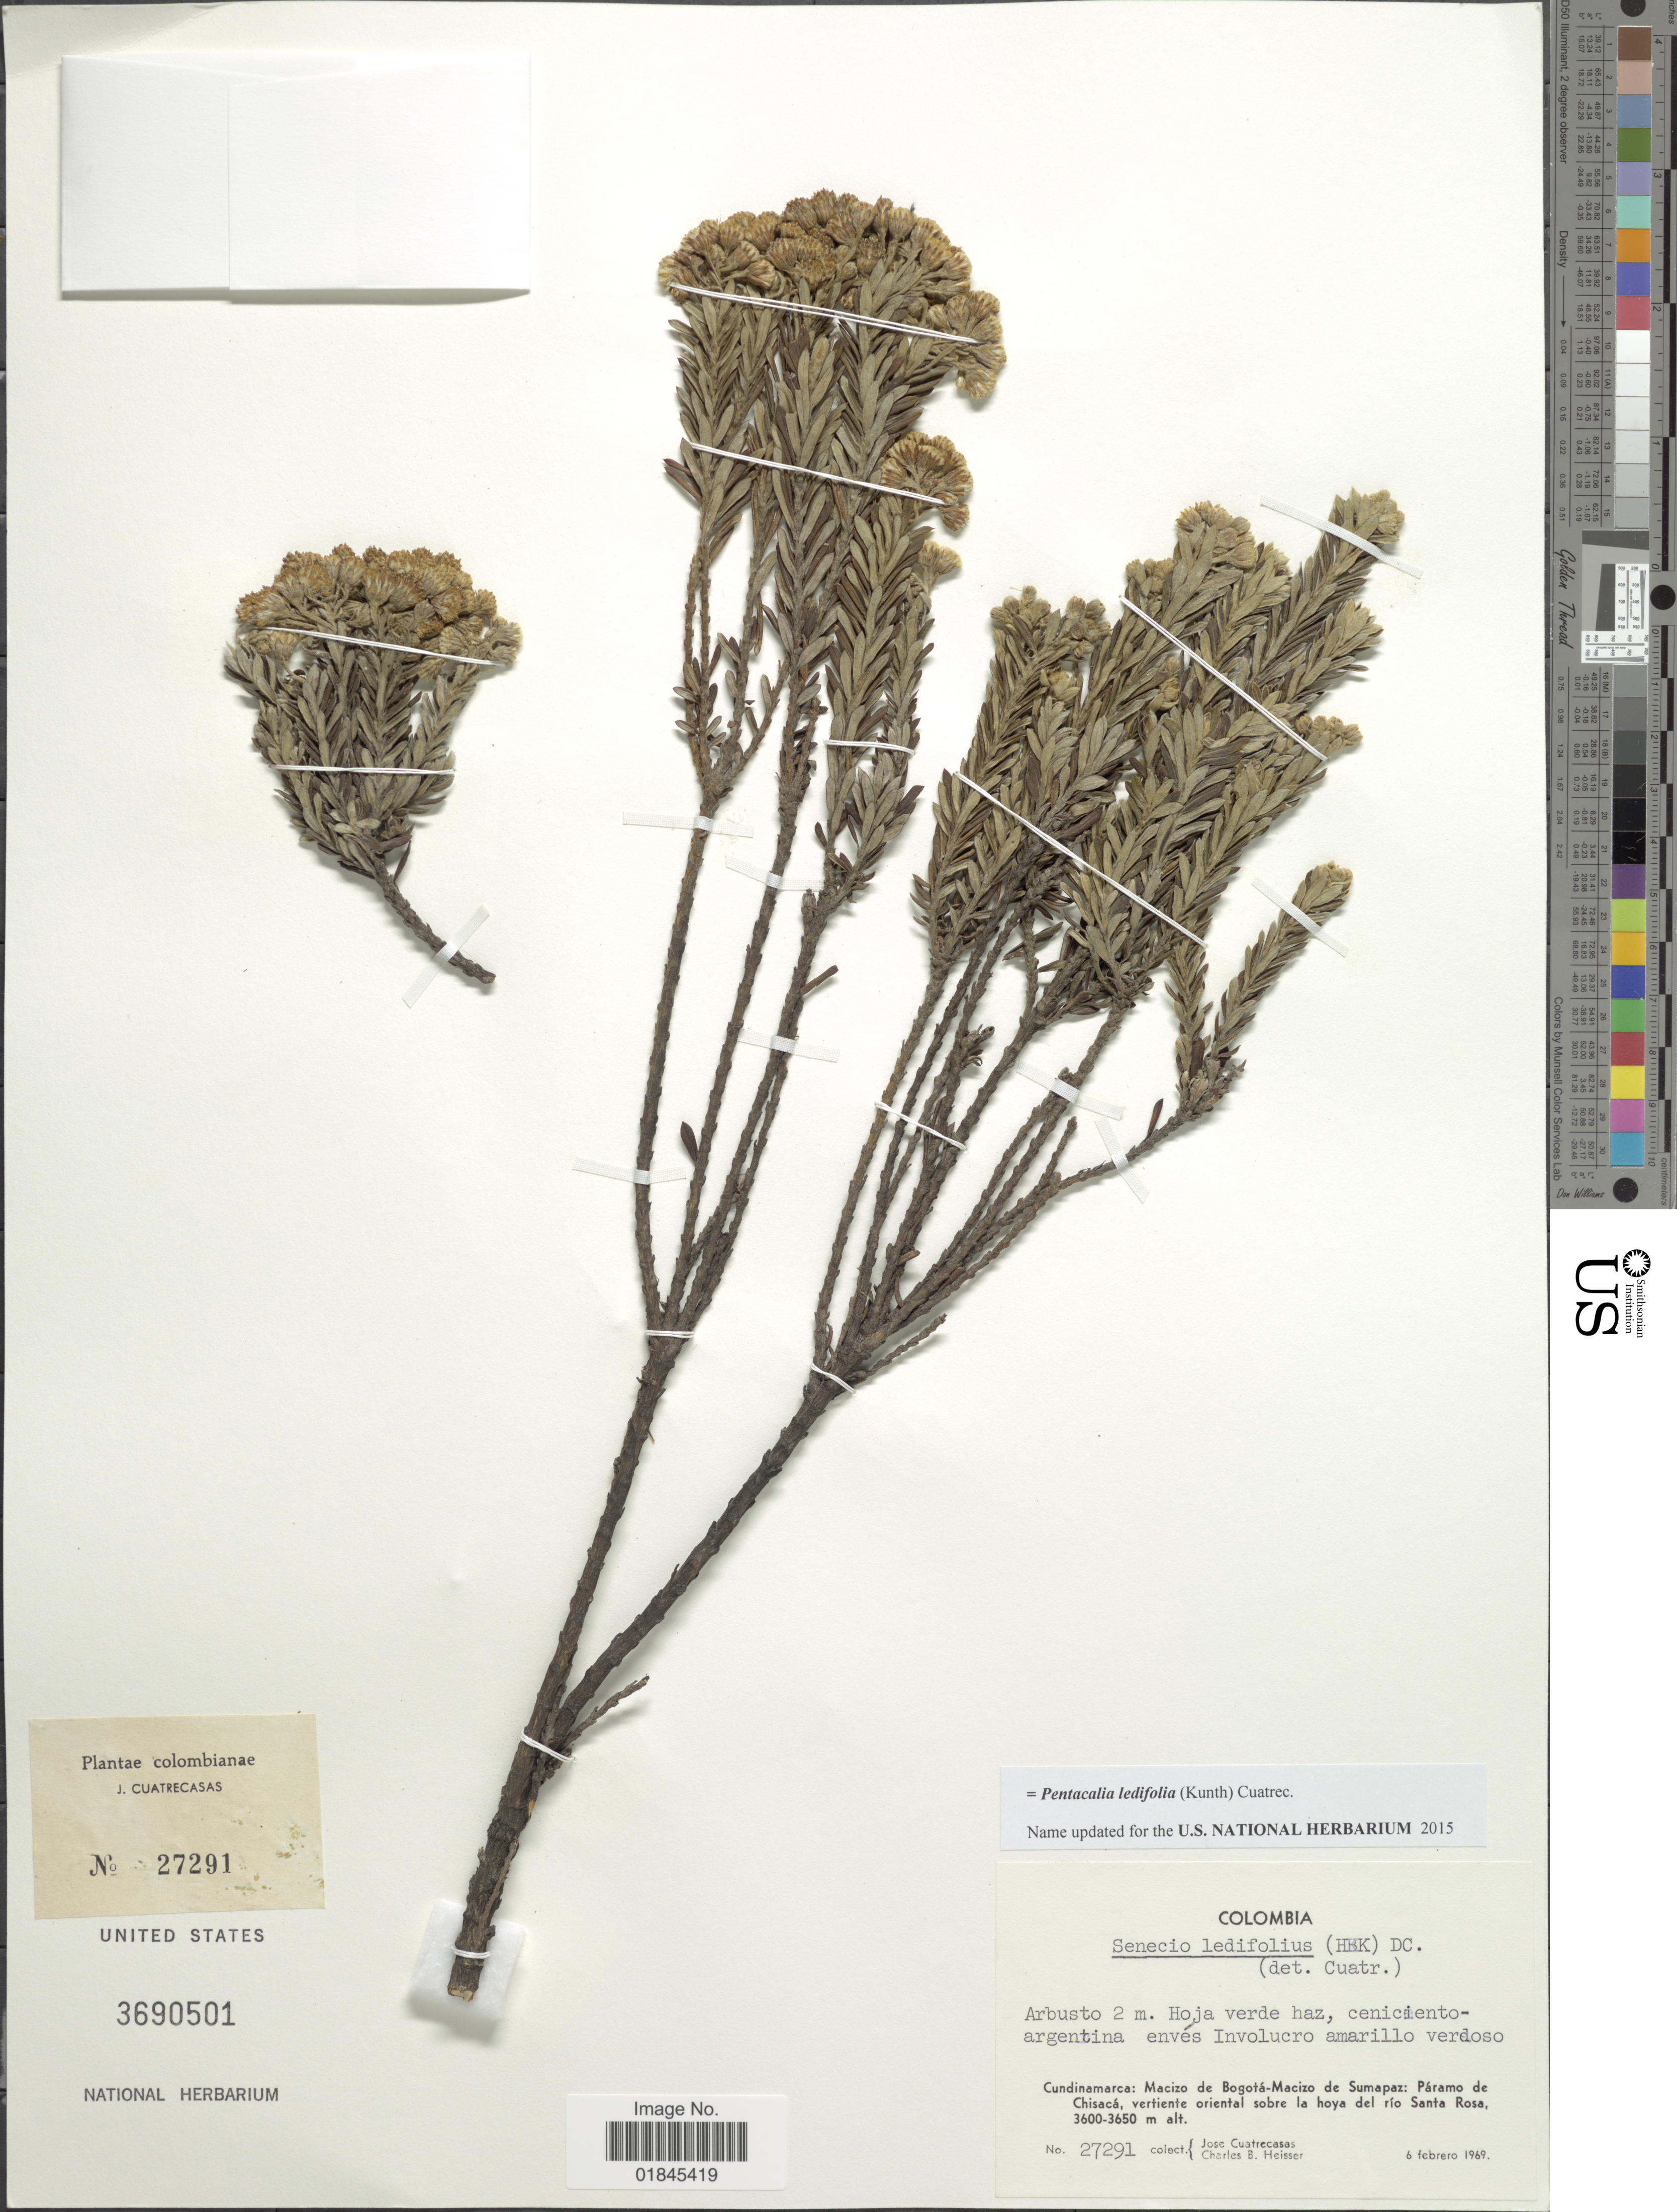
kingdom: Plantae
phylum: Tracheophyta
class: Magnoliopsida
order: Asterales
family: Asteraceae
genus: Pentacalia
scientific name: Pentacalia ledifolia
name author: (Kunth) Cuatrec.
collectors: J. Cuatrecasas & C. B. Heisser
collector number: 27291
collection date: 1969-02-06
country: Colombia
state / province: Cundinamarca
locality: Cundinamarca: Macizo de Bogotá-Macizo de Sumapaz: Páramo de Chisacá, vertiente oriental sobre la hoya del río Santa Rosa.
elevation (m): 3600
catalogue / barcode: US 3690501